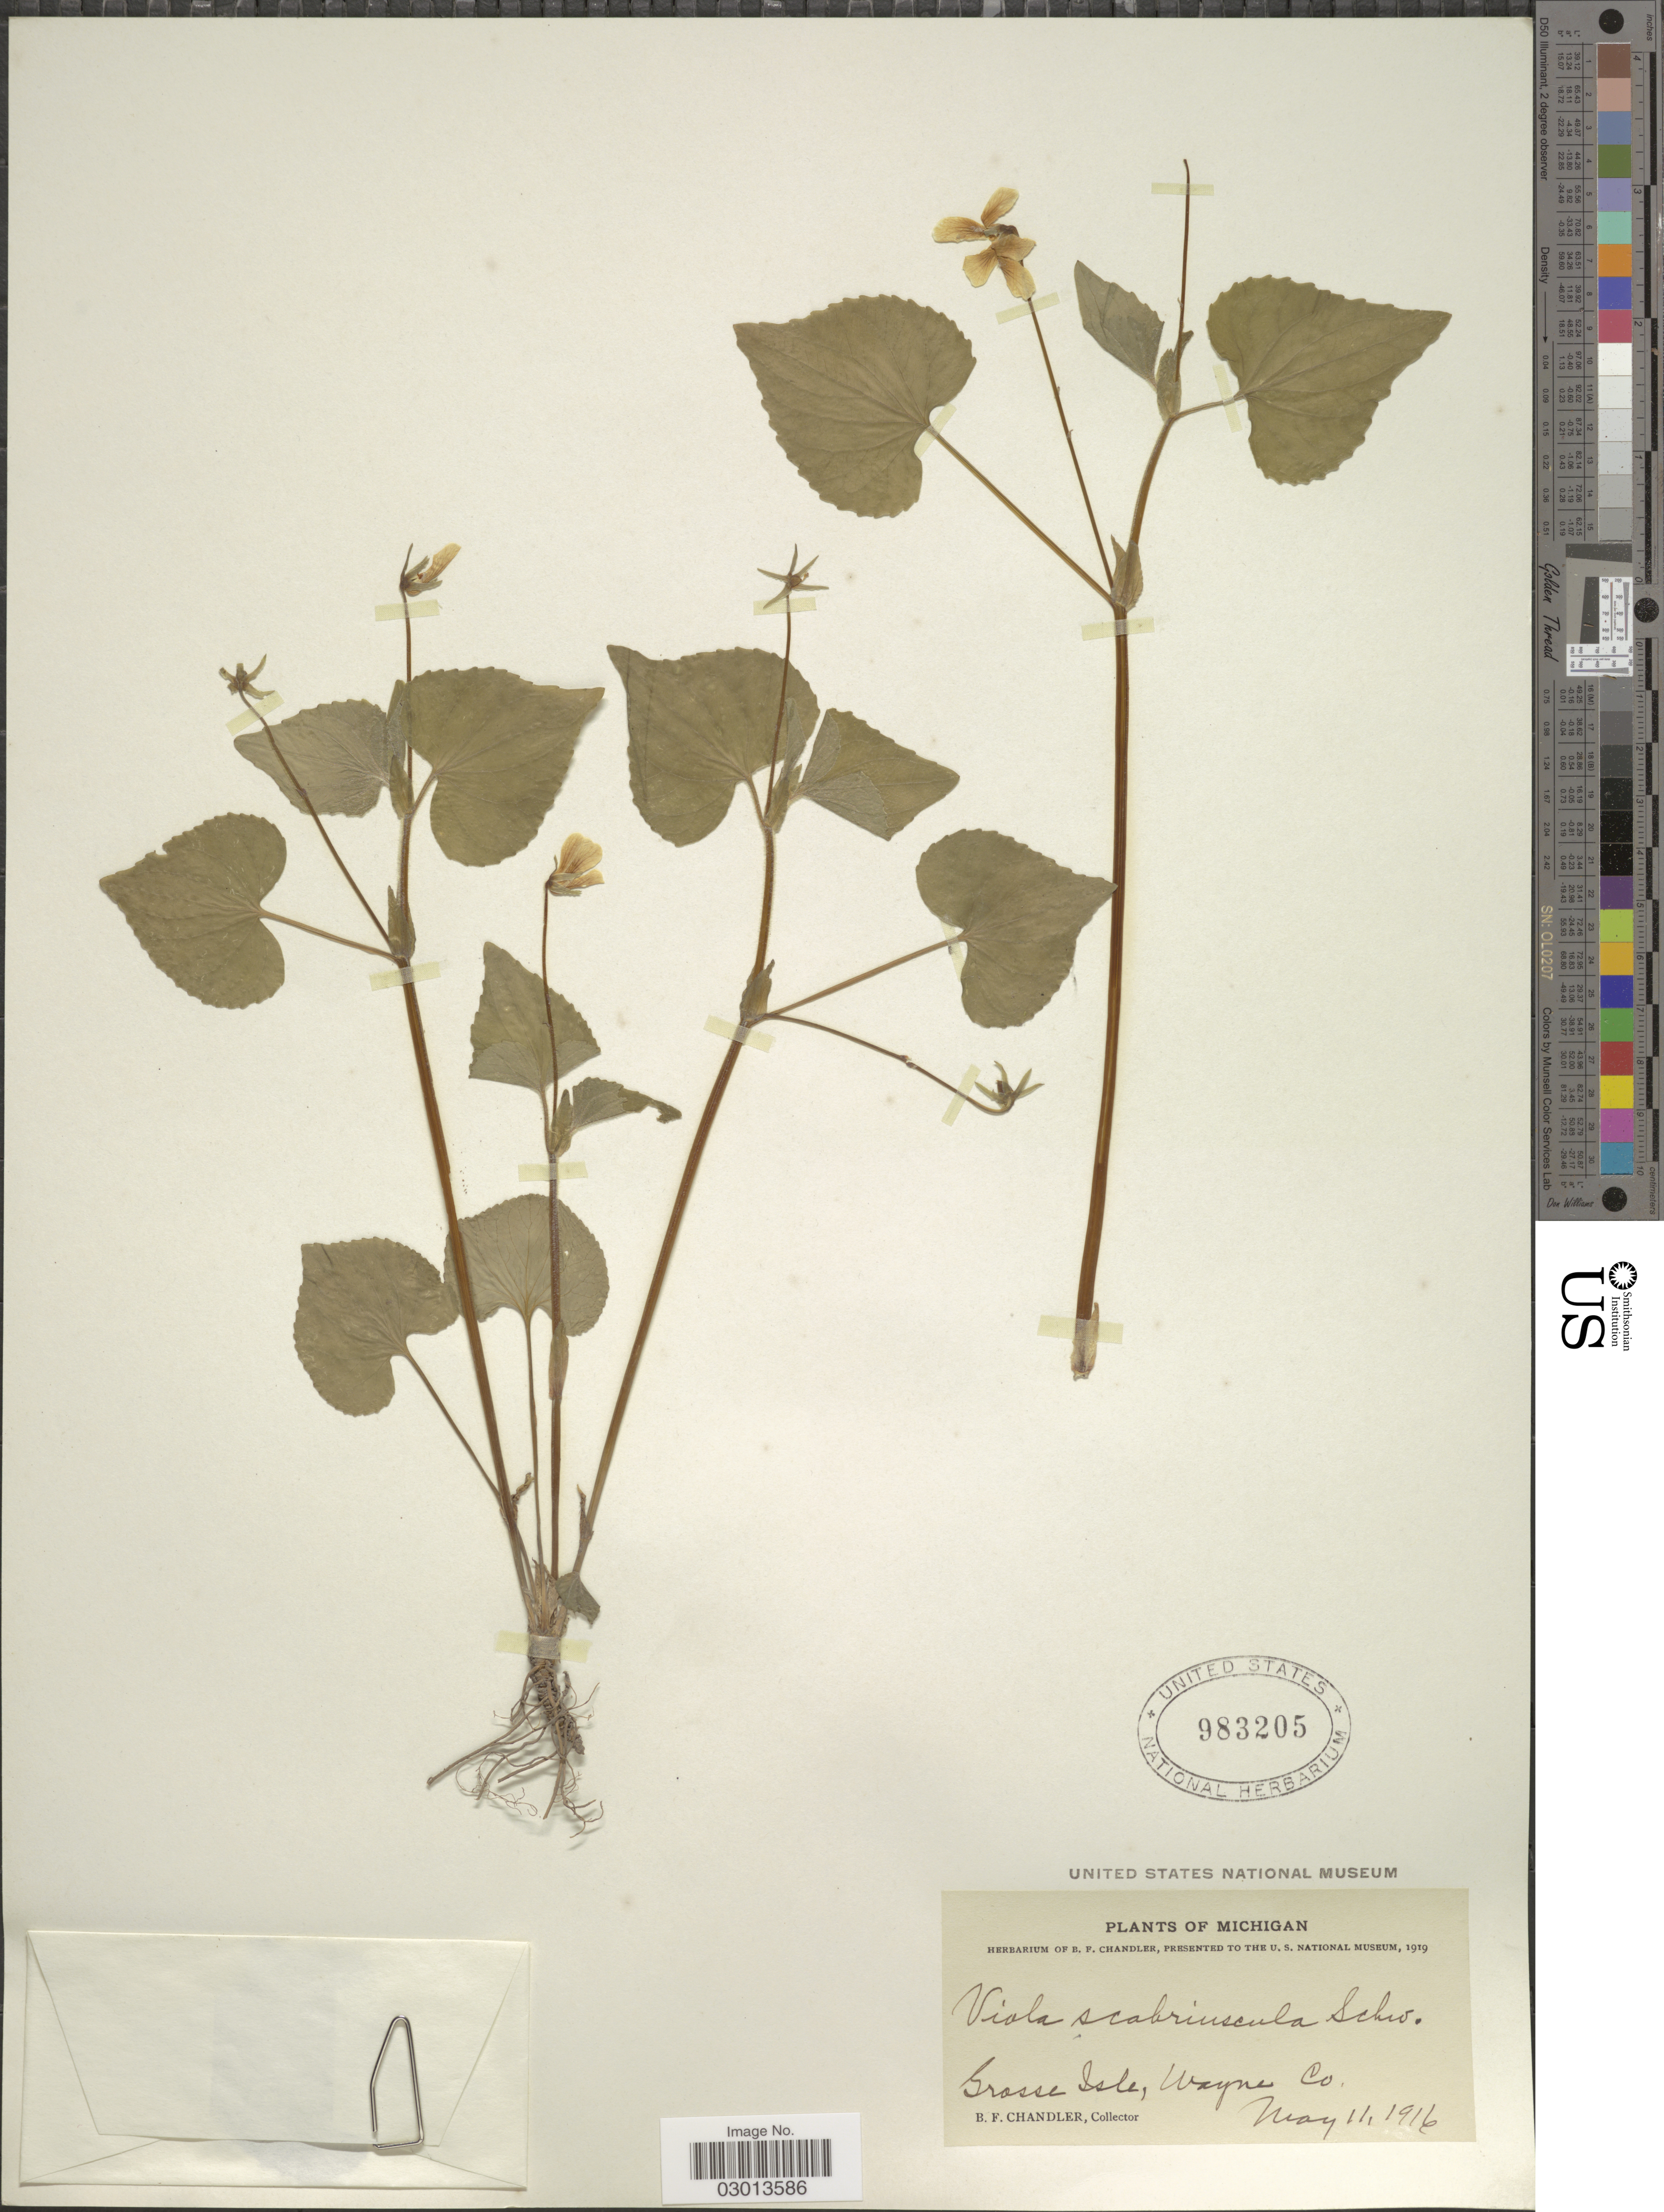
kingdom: Plantae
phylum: Tracheophyta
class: Magnoliopsida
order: Malpighiales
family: Violaceae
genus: Viola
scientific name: Viola pensylvanica var. leiocarpa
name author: (Fernald & Wiegand) Fernald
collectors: B. F. Chandler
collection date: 1916-05-11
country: United States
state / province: Michigan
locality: Grosse Isle, Wayne Co.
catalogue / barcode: US 983205